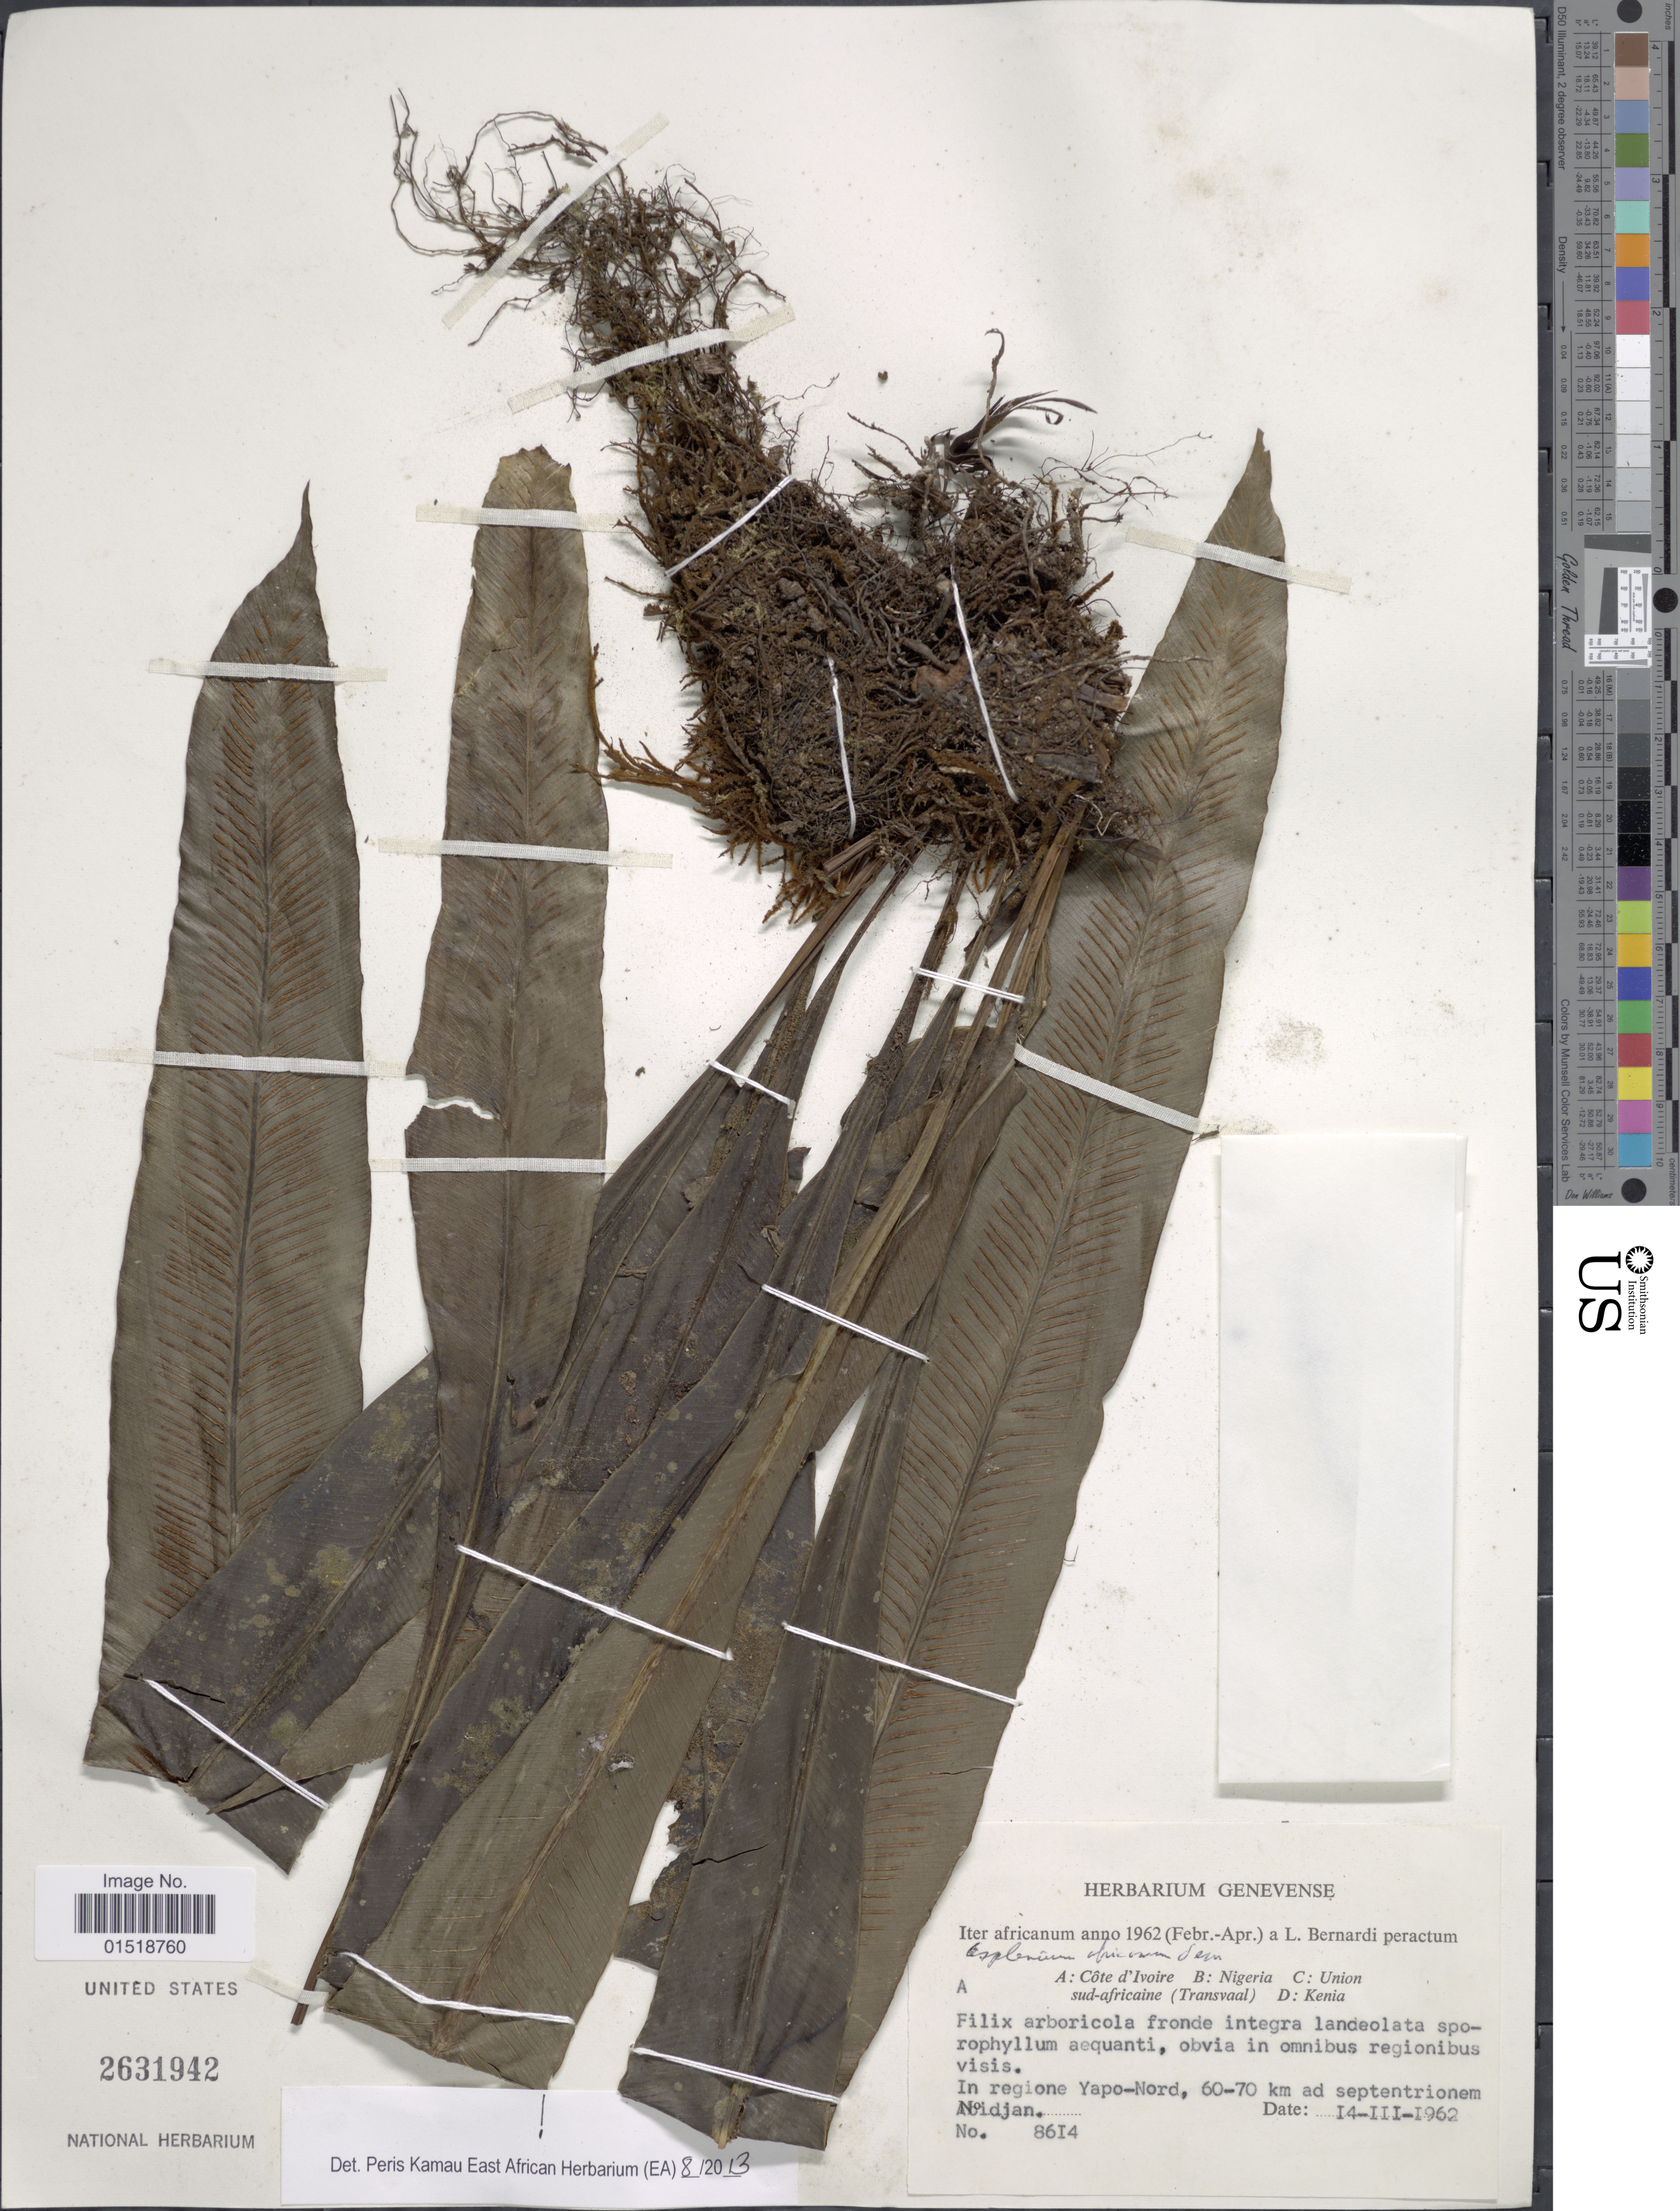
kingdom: Plantae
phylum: Tracheophyta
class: Polypodiopsida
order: Polypodiales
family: Aspleniaceae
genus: Asplenium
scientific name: Asplenium africanum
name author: Desv.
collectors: L. Bernardi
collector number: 8614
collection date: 1962-03-14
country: Ivory Coast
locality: Cote d'Ivoire, In regione Yapo-Nord, 60-70 km ad septentrionem Abidjan.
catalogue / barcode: US 2631942